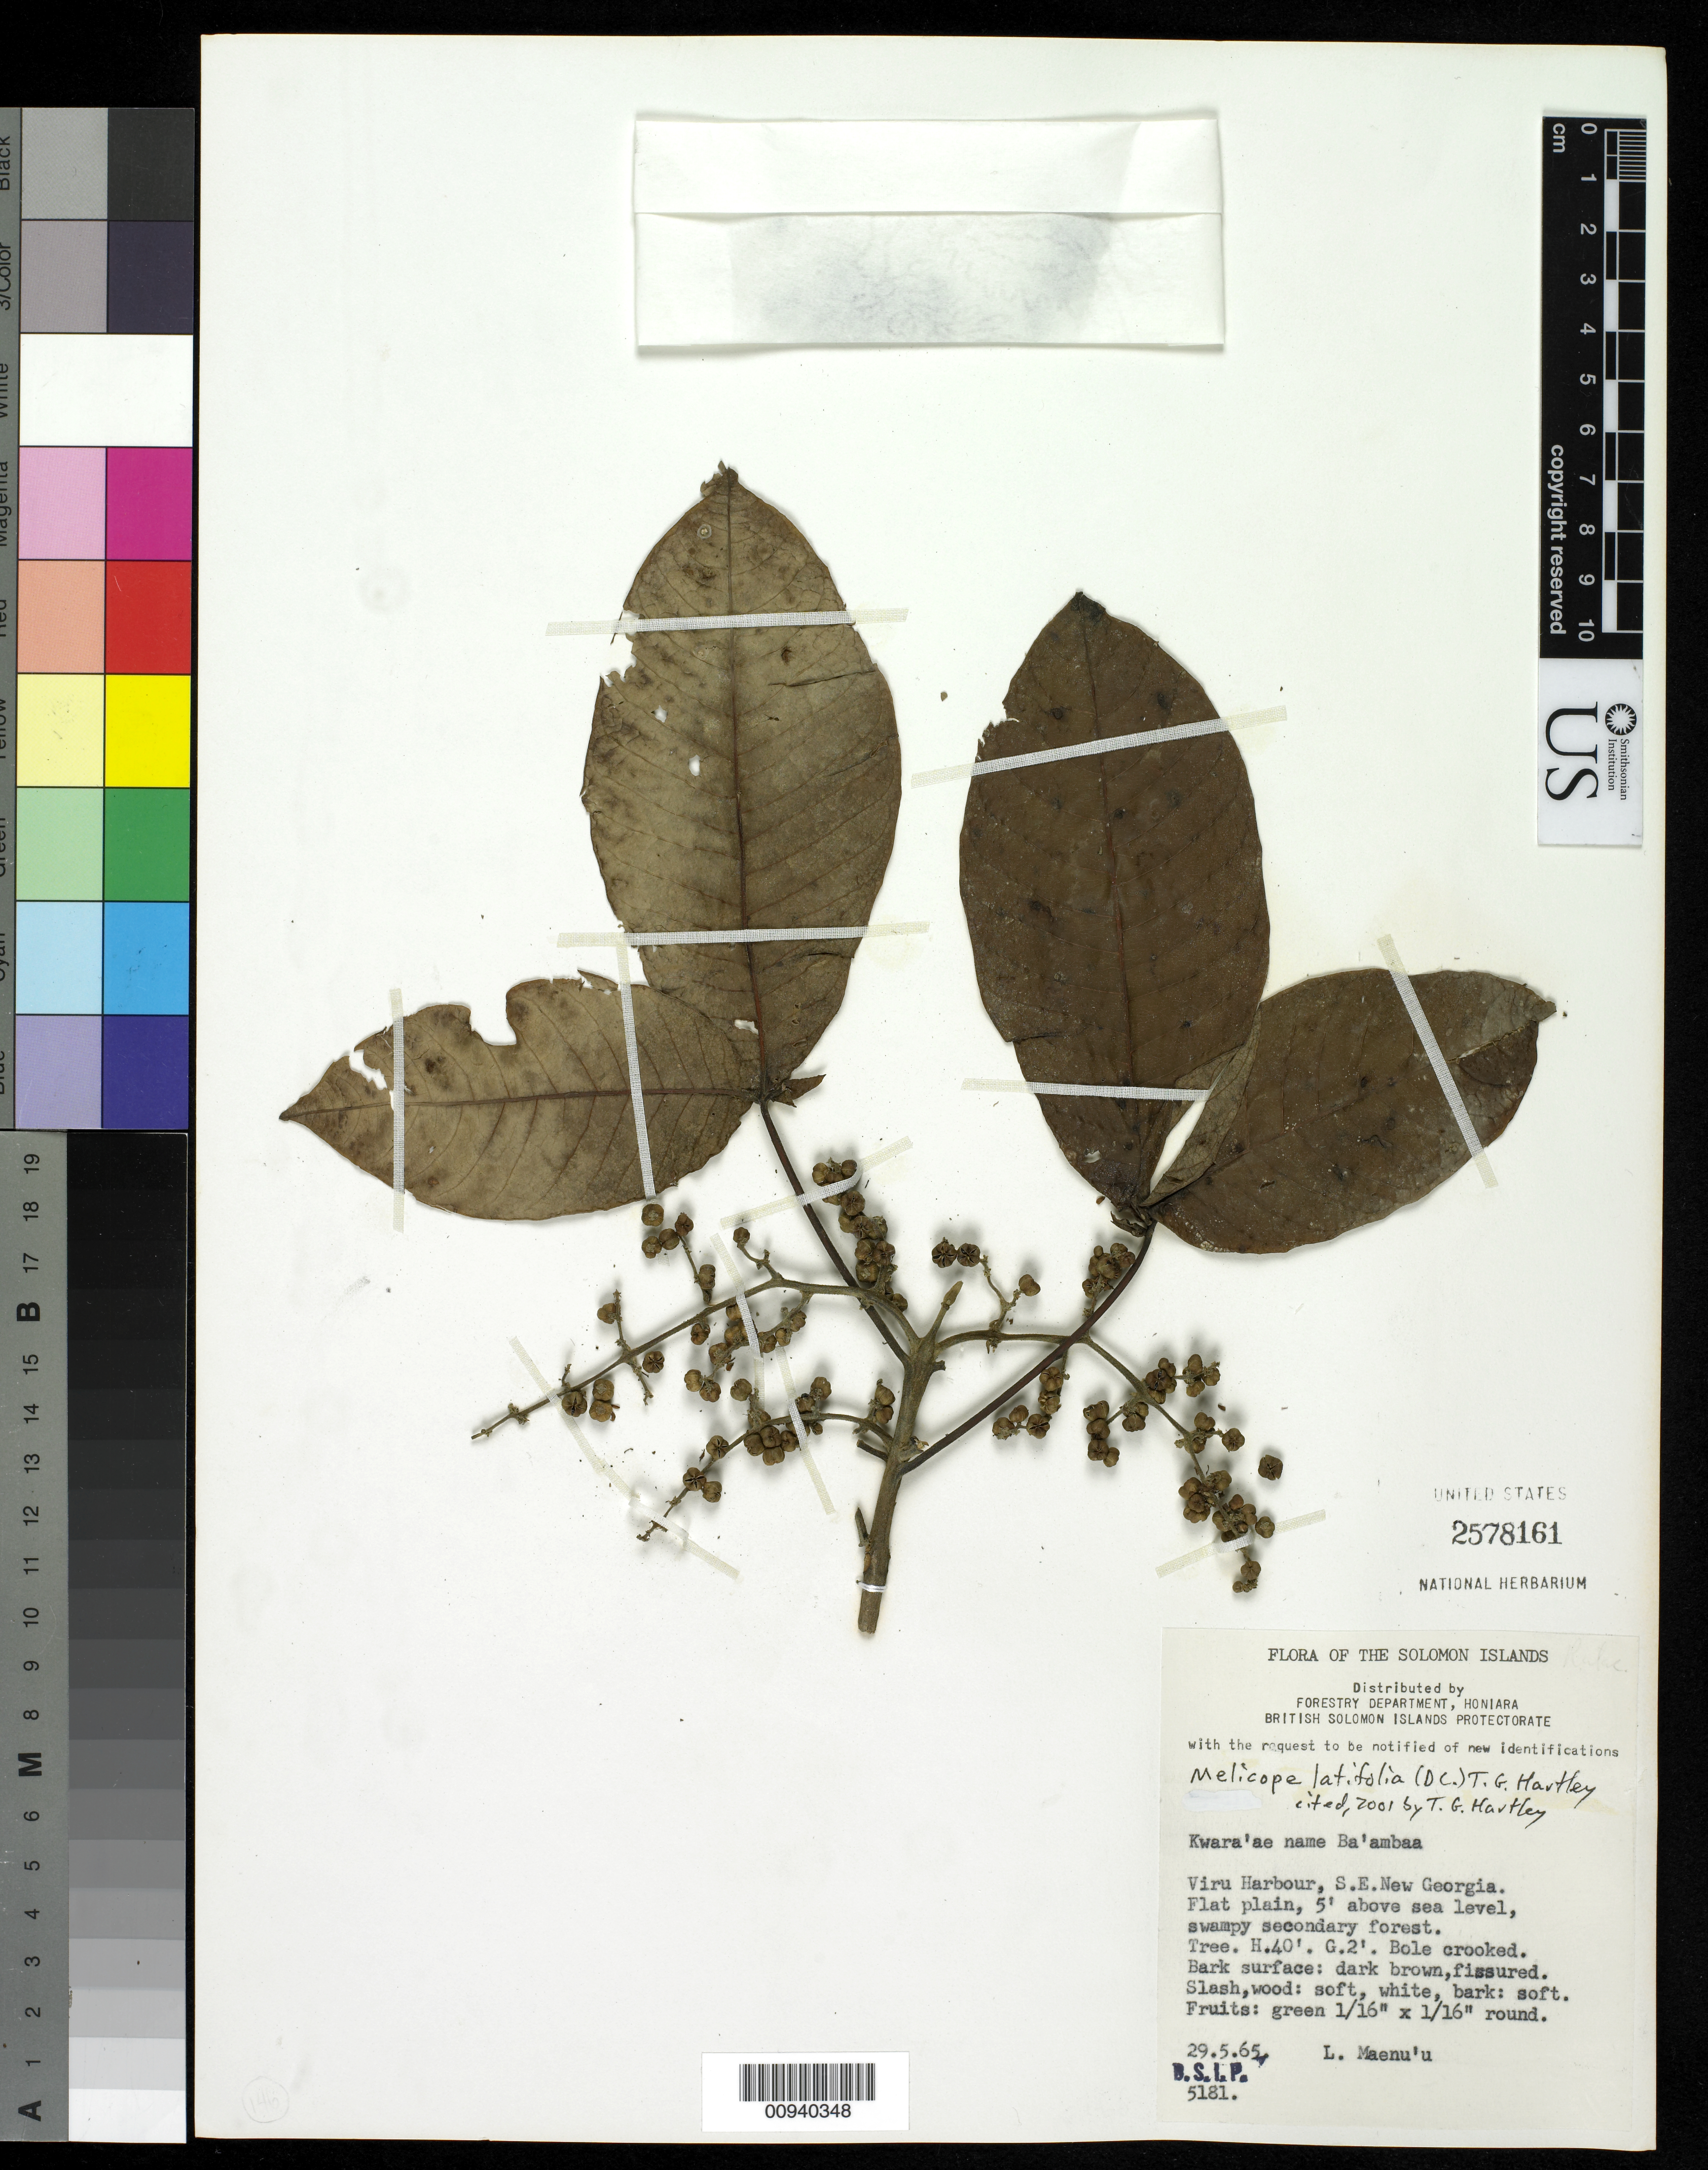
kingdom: Plantae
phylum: Tracheophyta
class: Magnoliopsida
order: Sapindales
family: Rutaceae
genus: Melicope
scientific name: Melicope latifolia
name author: (DC.) T.G. Hartley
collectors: L. Maenu'u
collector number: BSIP 5181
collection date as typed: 29 May 1965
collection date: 1965-05-29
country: Solomon Islands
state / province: Western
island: New Georgia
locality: Viru Harbour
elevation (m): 2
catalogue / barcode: US 2578161